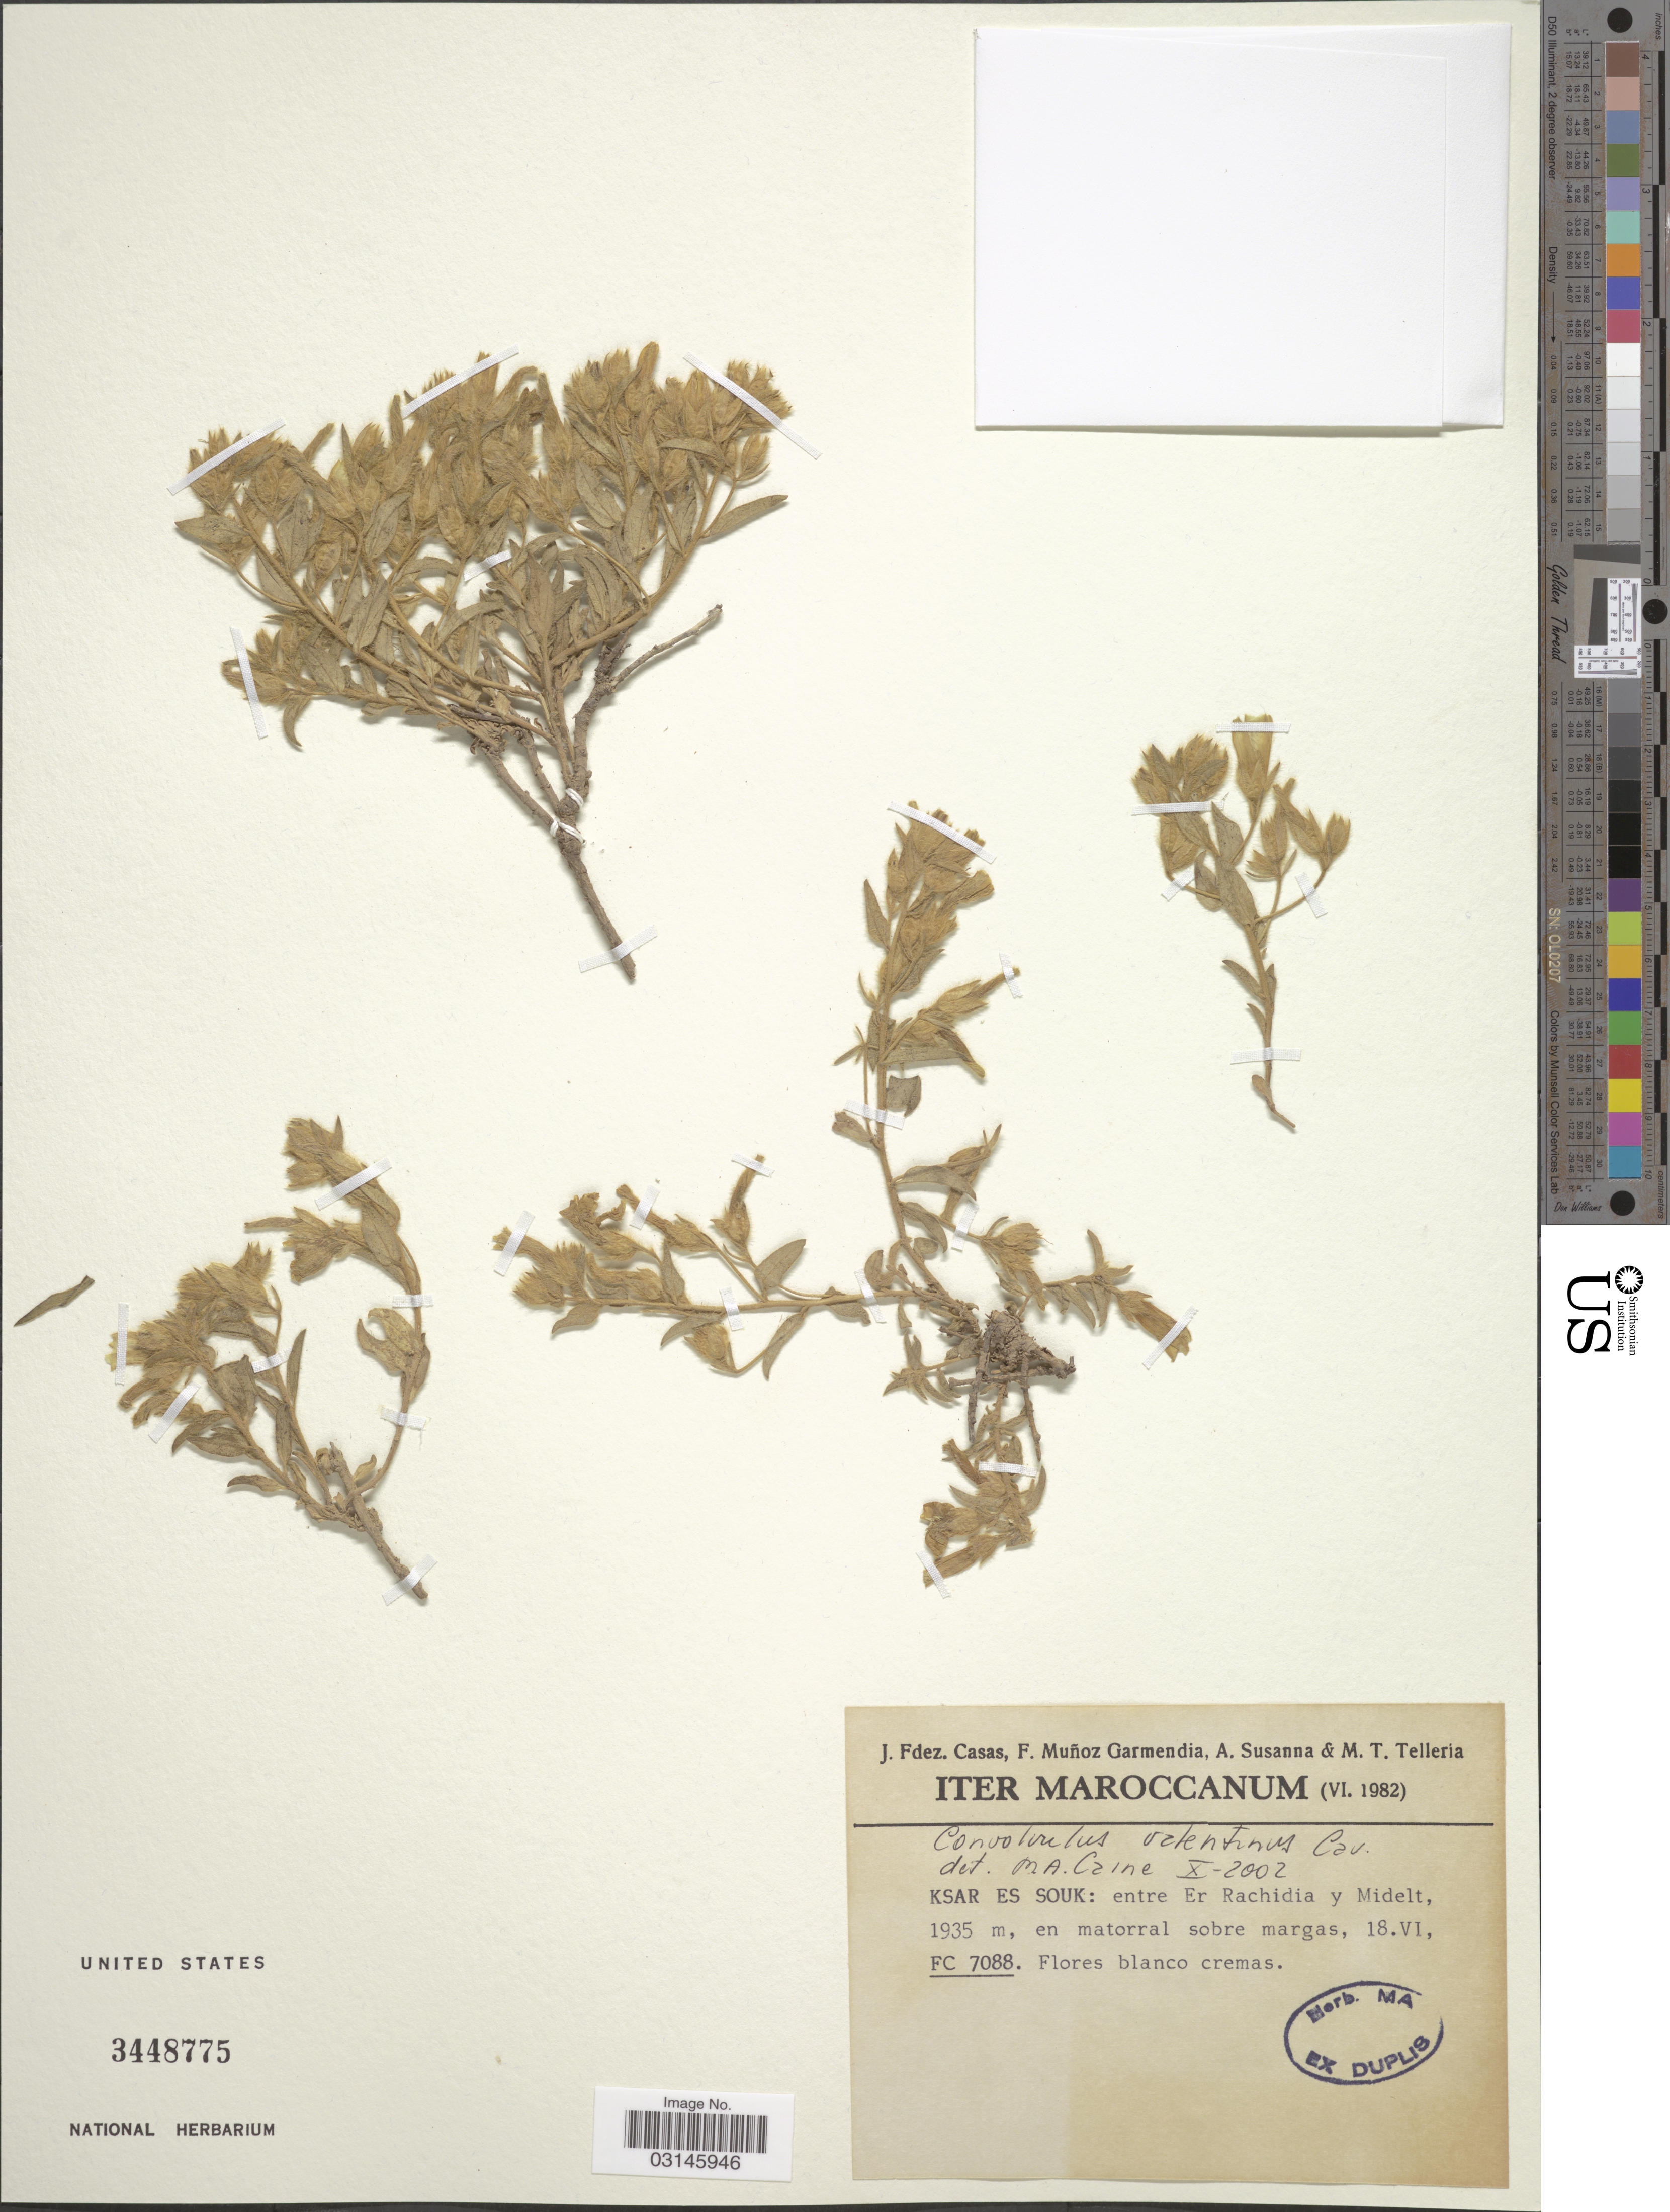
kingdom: Plantae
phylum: Tracheophyta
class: Magnoliopsida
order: Solanales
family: Convolvulaceae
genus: Convolvulus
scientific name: Convolvulus valentinus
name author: Cav.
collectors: J. Casas, F. Muñoz Garmendia, A. Susanna & M. Telleria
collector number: FC7088?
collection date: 1982-06-18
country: Morocco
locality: Iter Maroccanum, Ksar Es Souk: entre Er Rachidia y Midelt.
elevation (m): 1935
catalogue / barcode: US 3448775